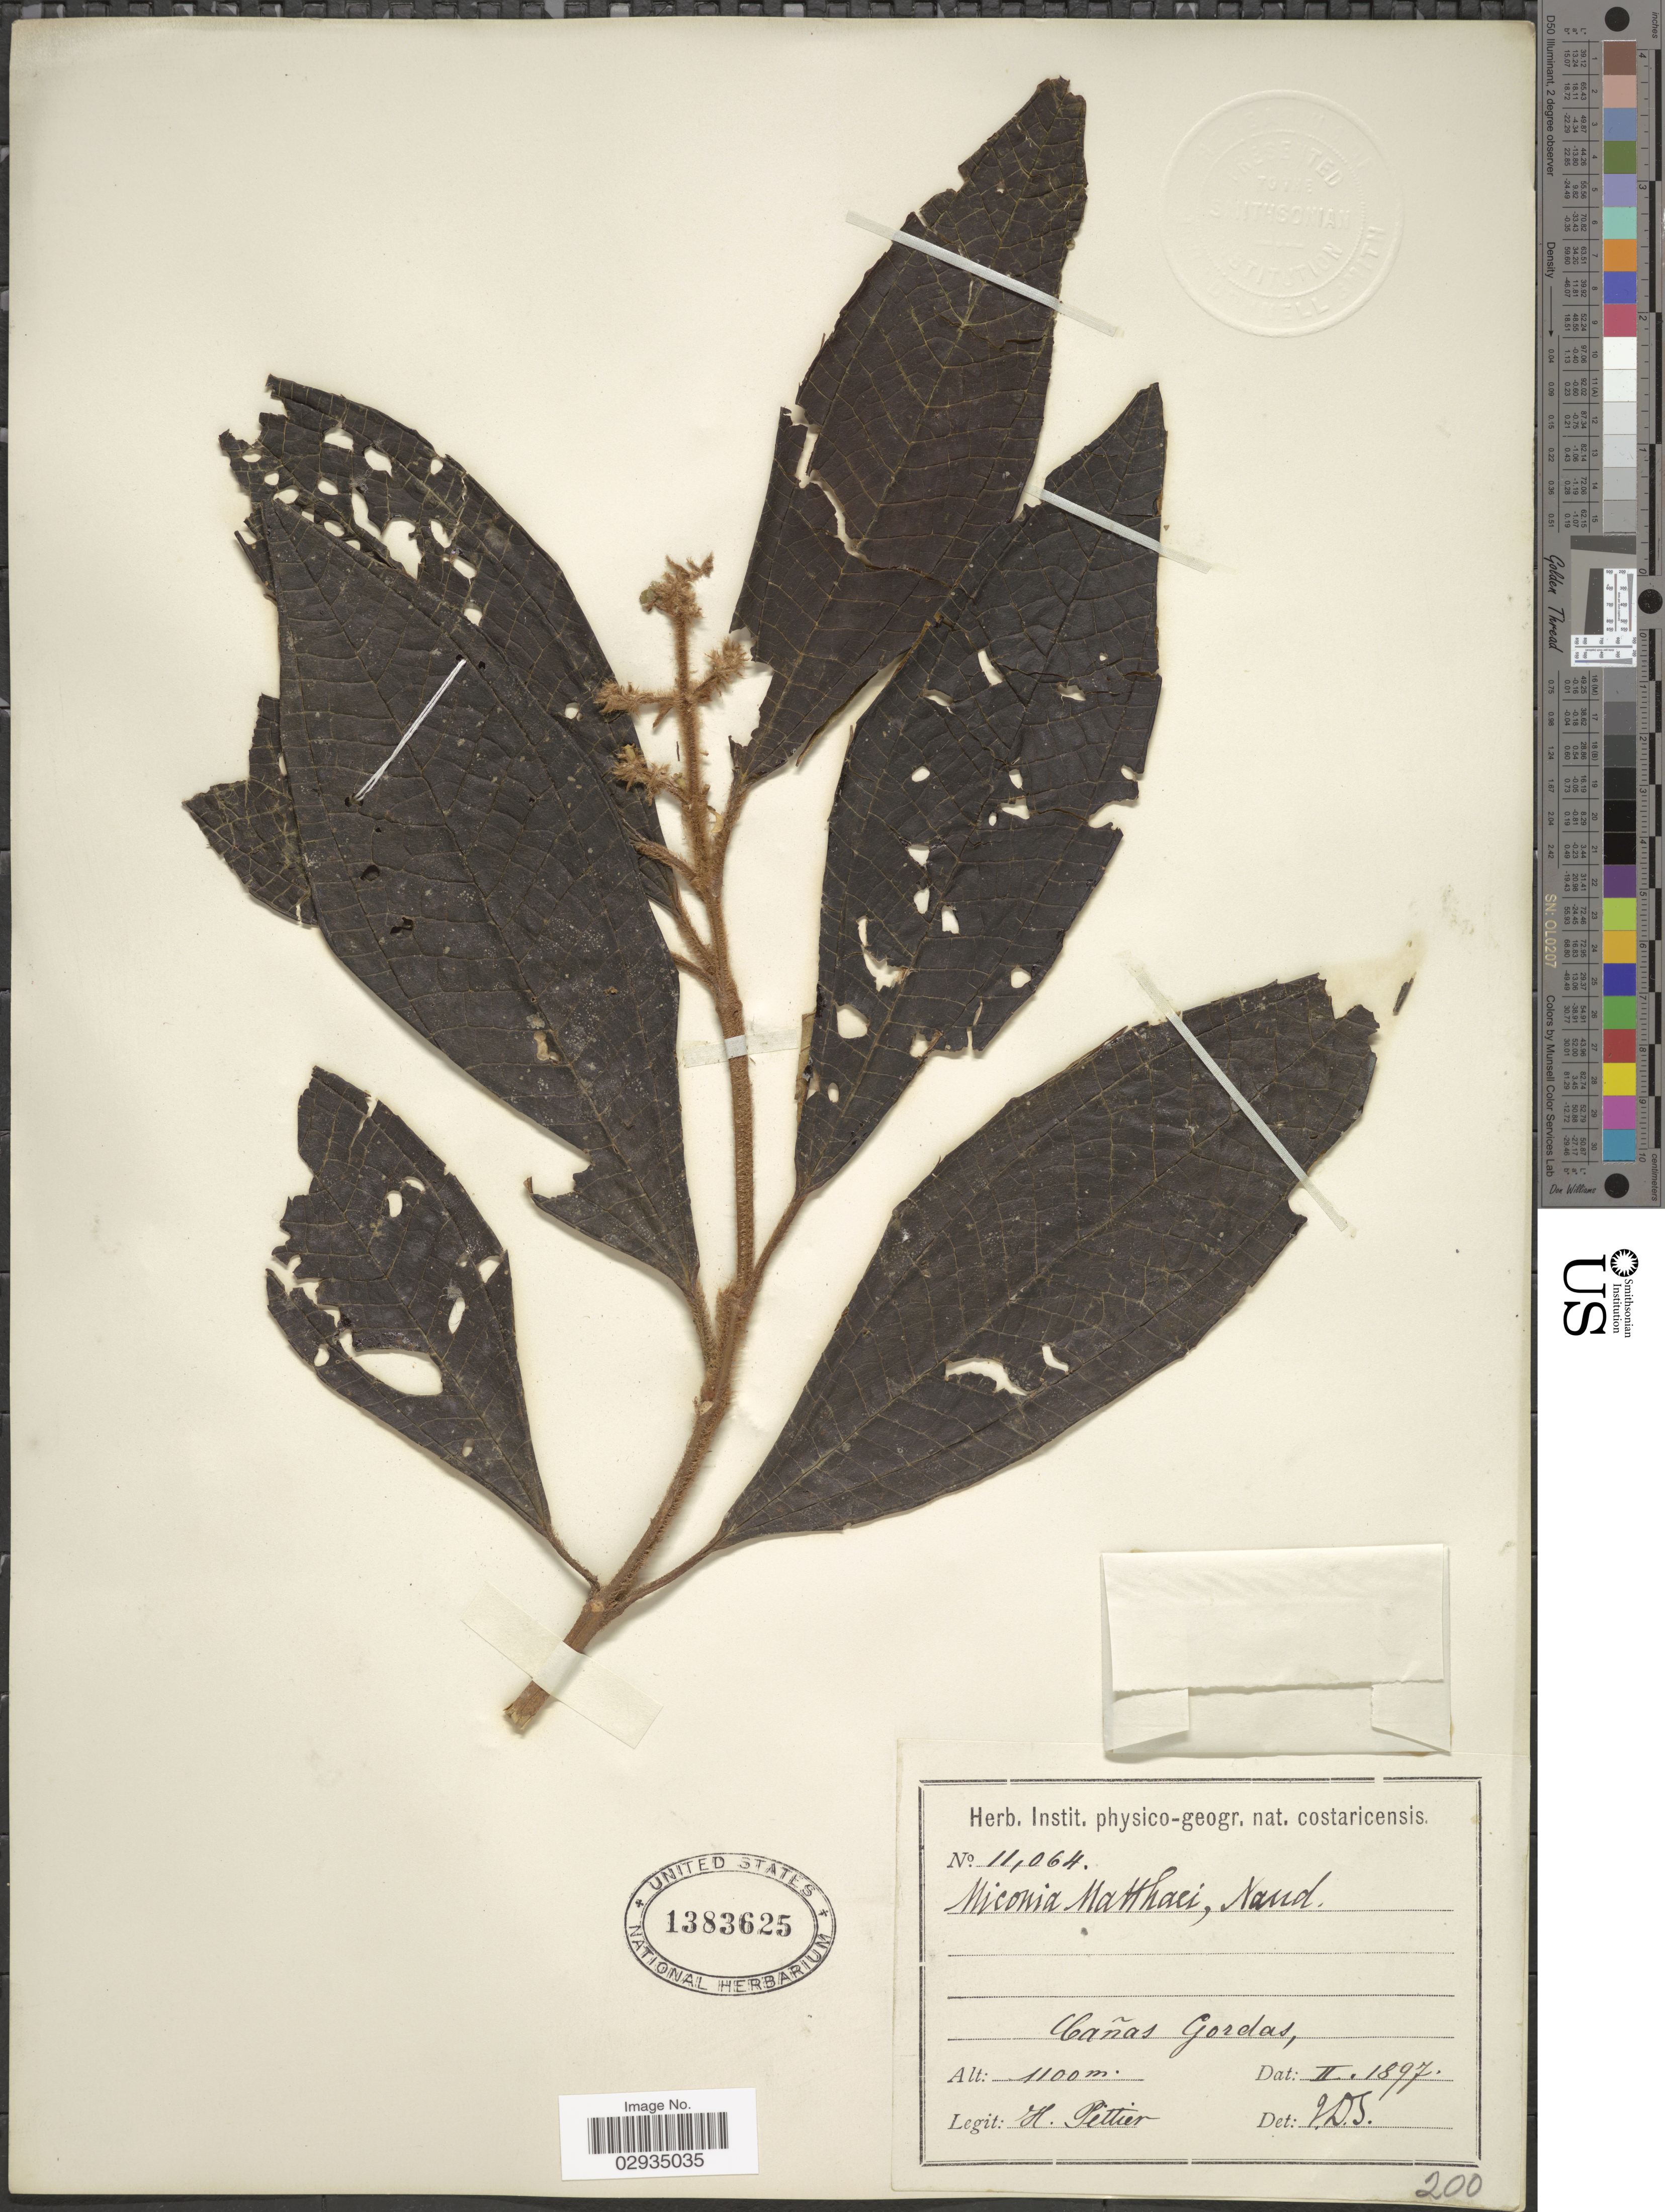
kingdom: Plantae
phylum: Tracheophyta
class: Magnoliopsida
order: Myrtales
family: Melastomataceae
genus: Miconia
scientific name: Miconia matthaei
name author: Naudin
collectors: H. F. Pittier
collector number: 11064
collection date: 1897-02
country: Costa Rica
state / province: Puntarenas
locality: Cañas Gordas.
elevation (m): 1100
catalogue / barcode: US 1383625